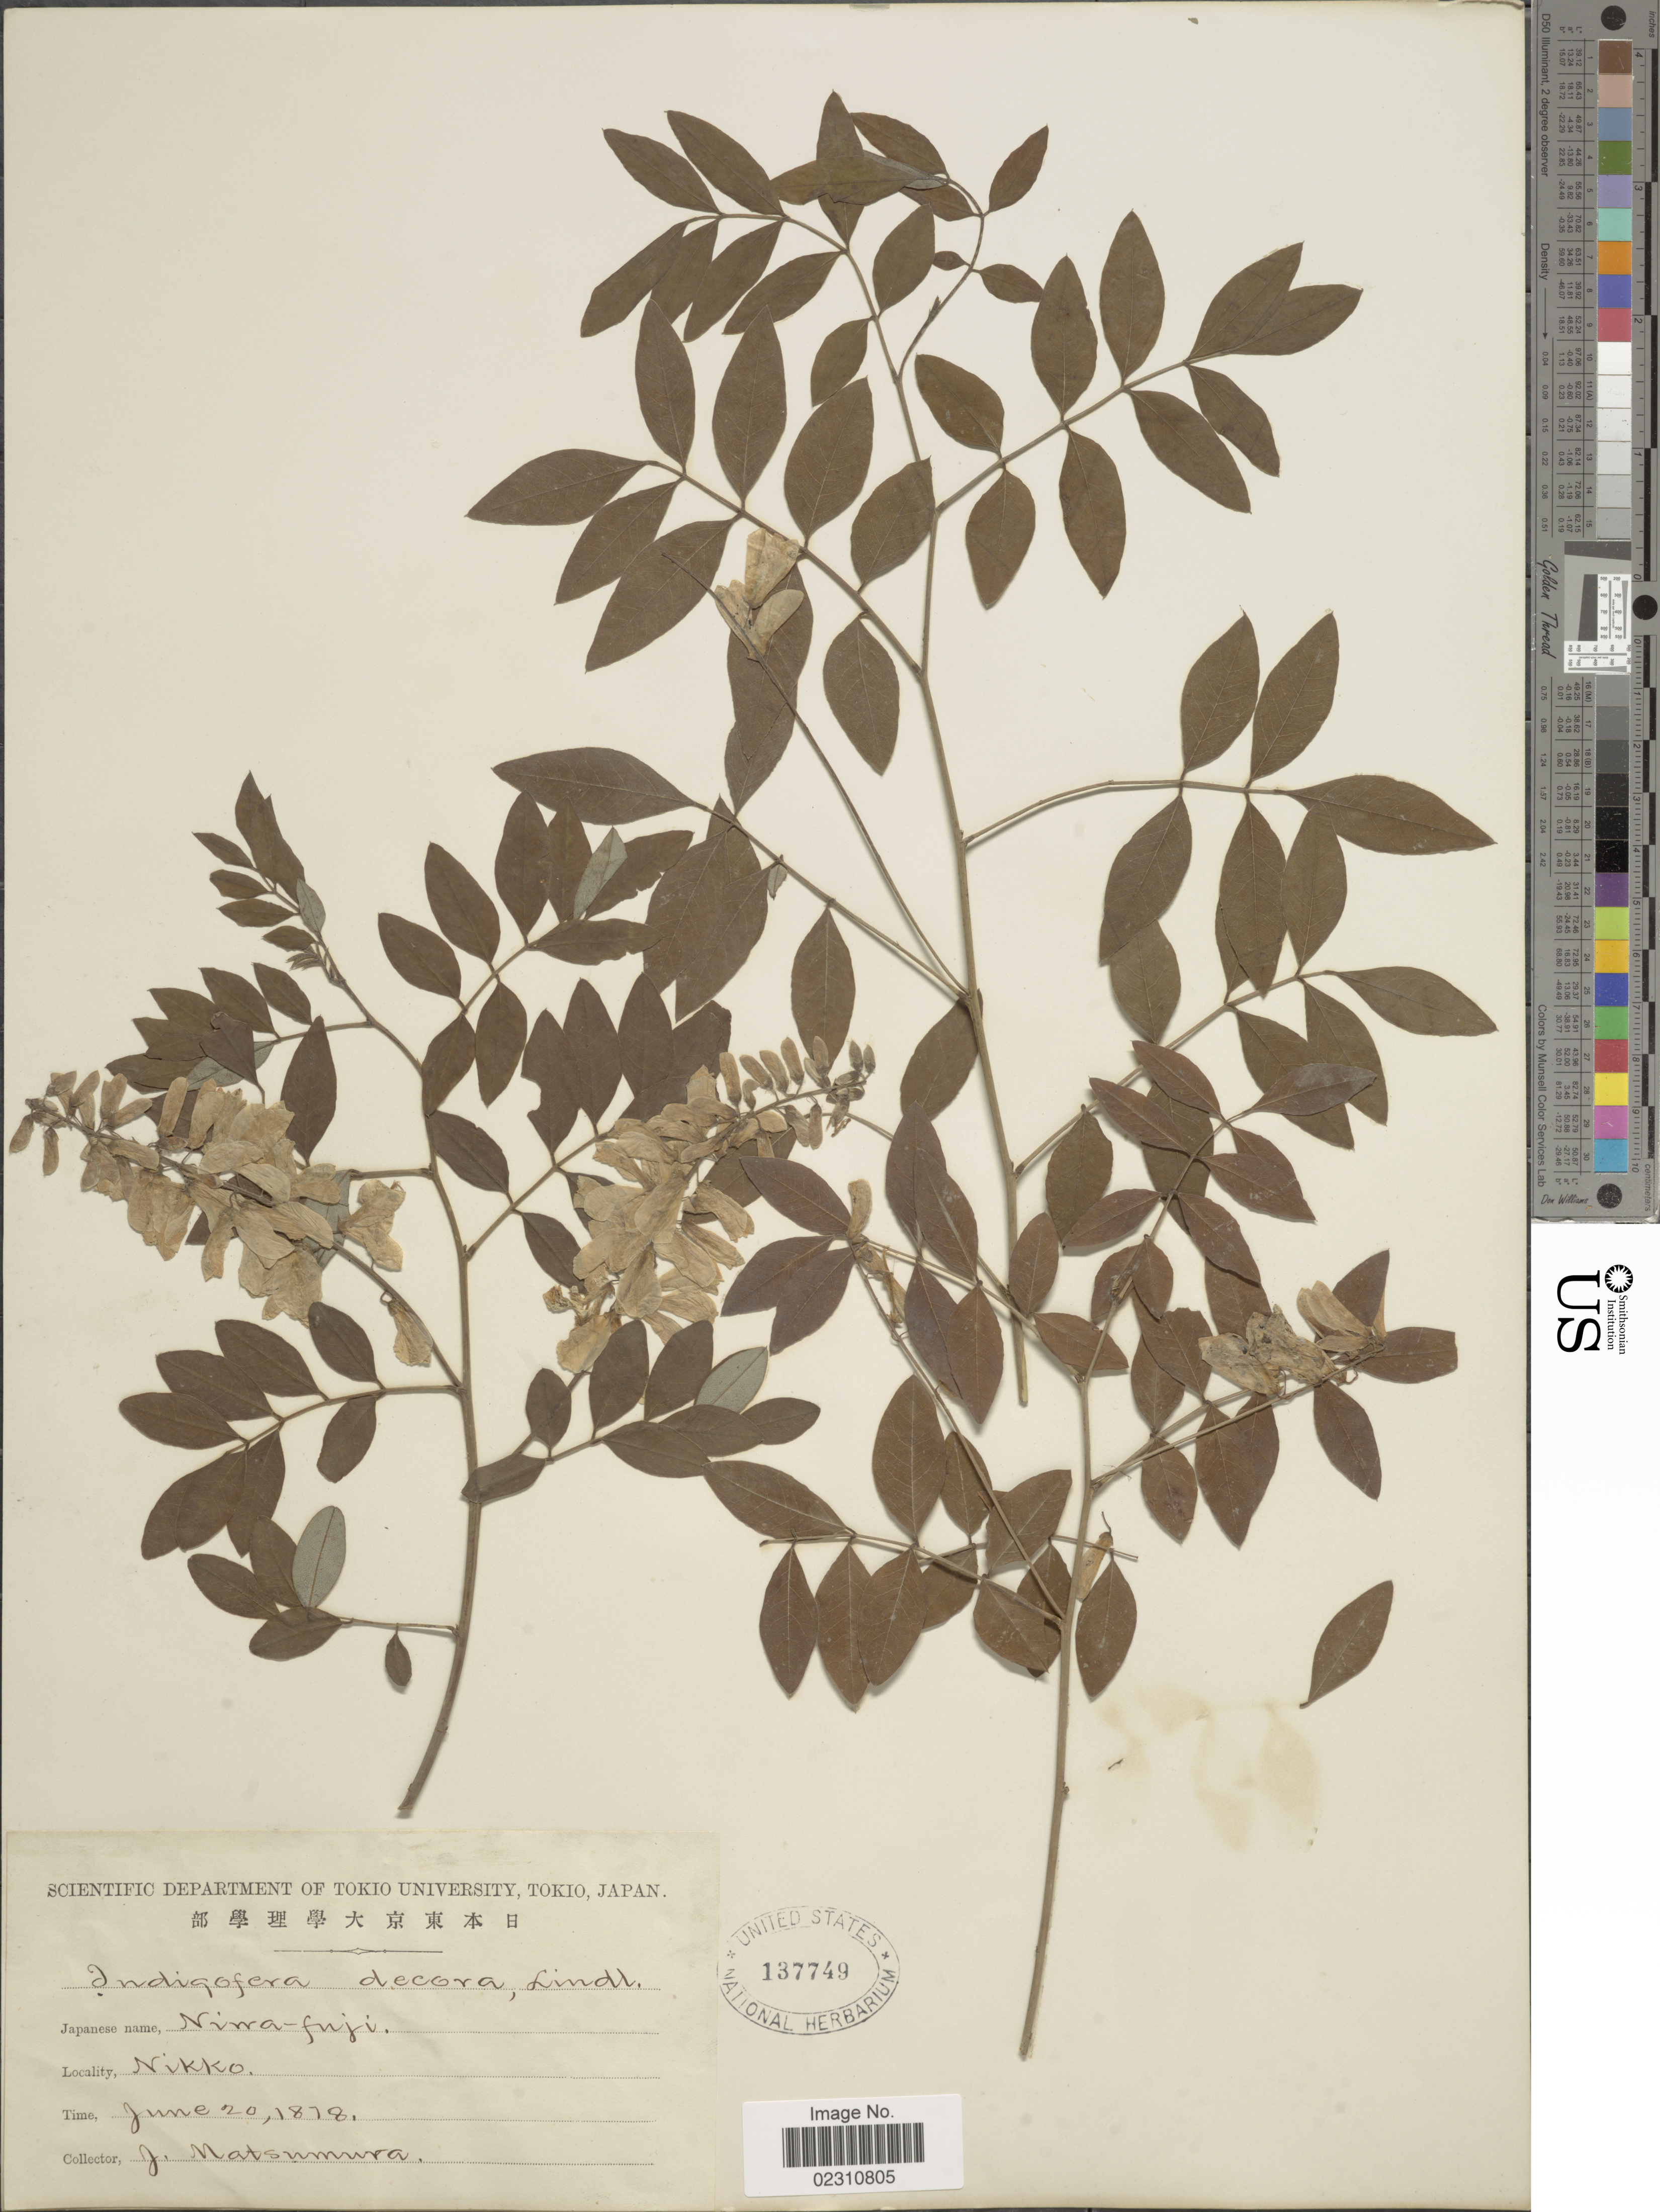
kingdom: Plantae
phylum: Tracheophyta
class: Magnoliopsida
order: Fabales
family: Fabaceae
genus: Indigofera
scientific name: Indigofera decora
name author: Lindl.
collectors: J. Matsumura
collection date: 1818-06-20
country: Japan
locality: Nikko.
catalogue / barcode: US 137749